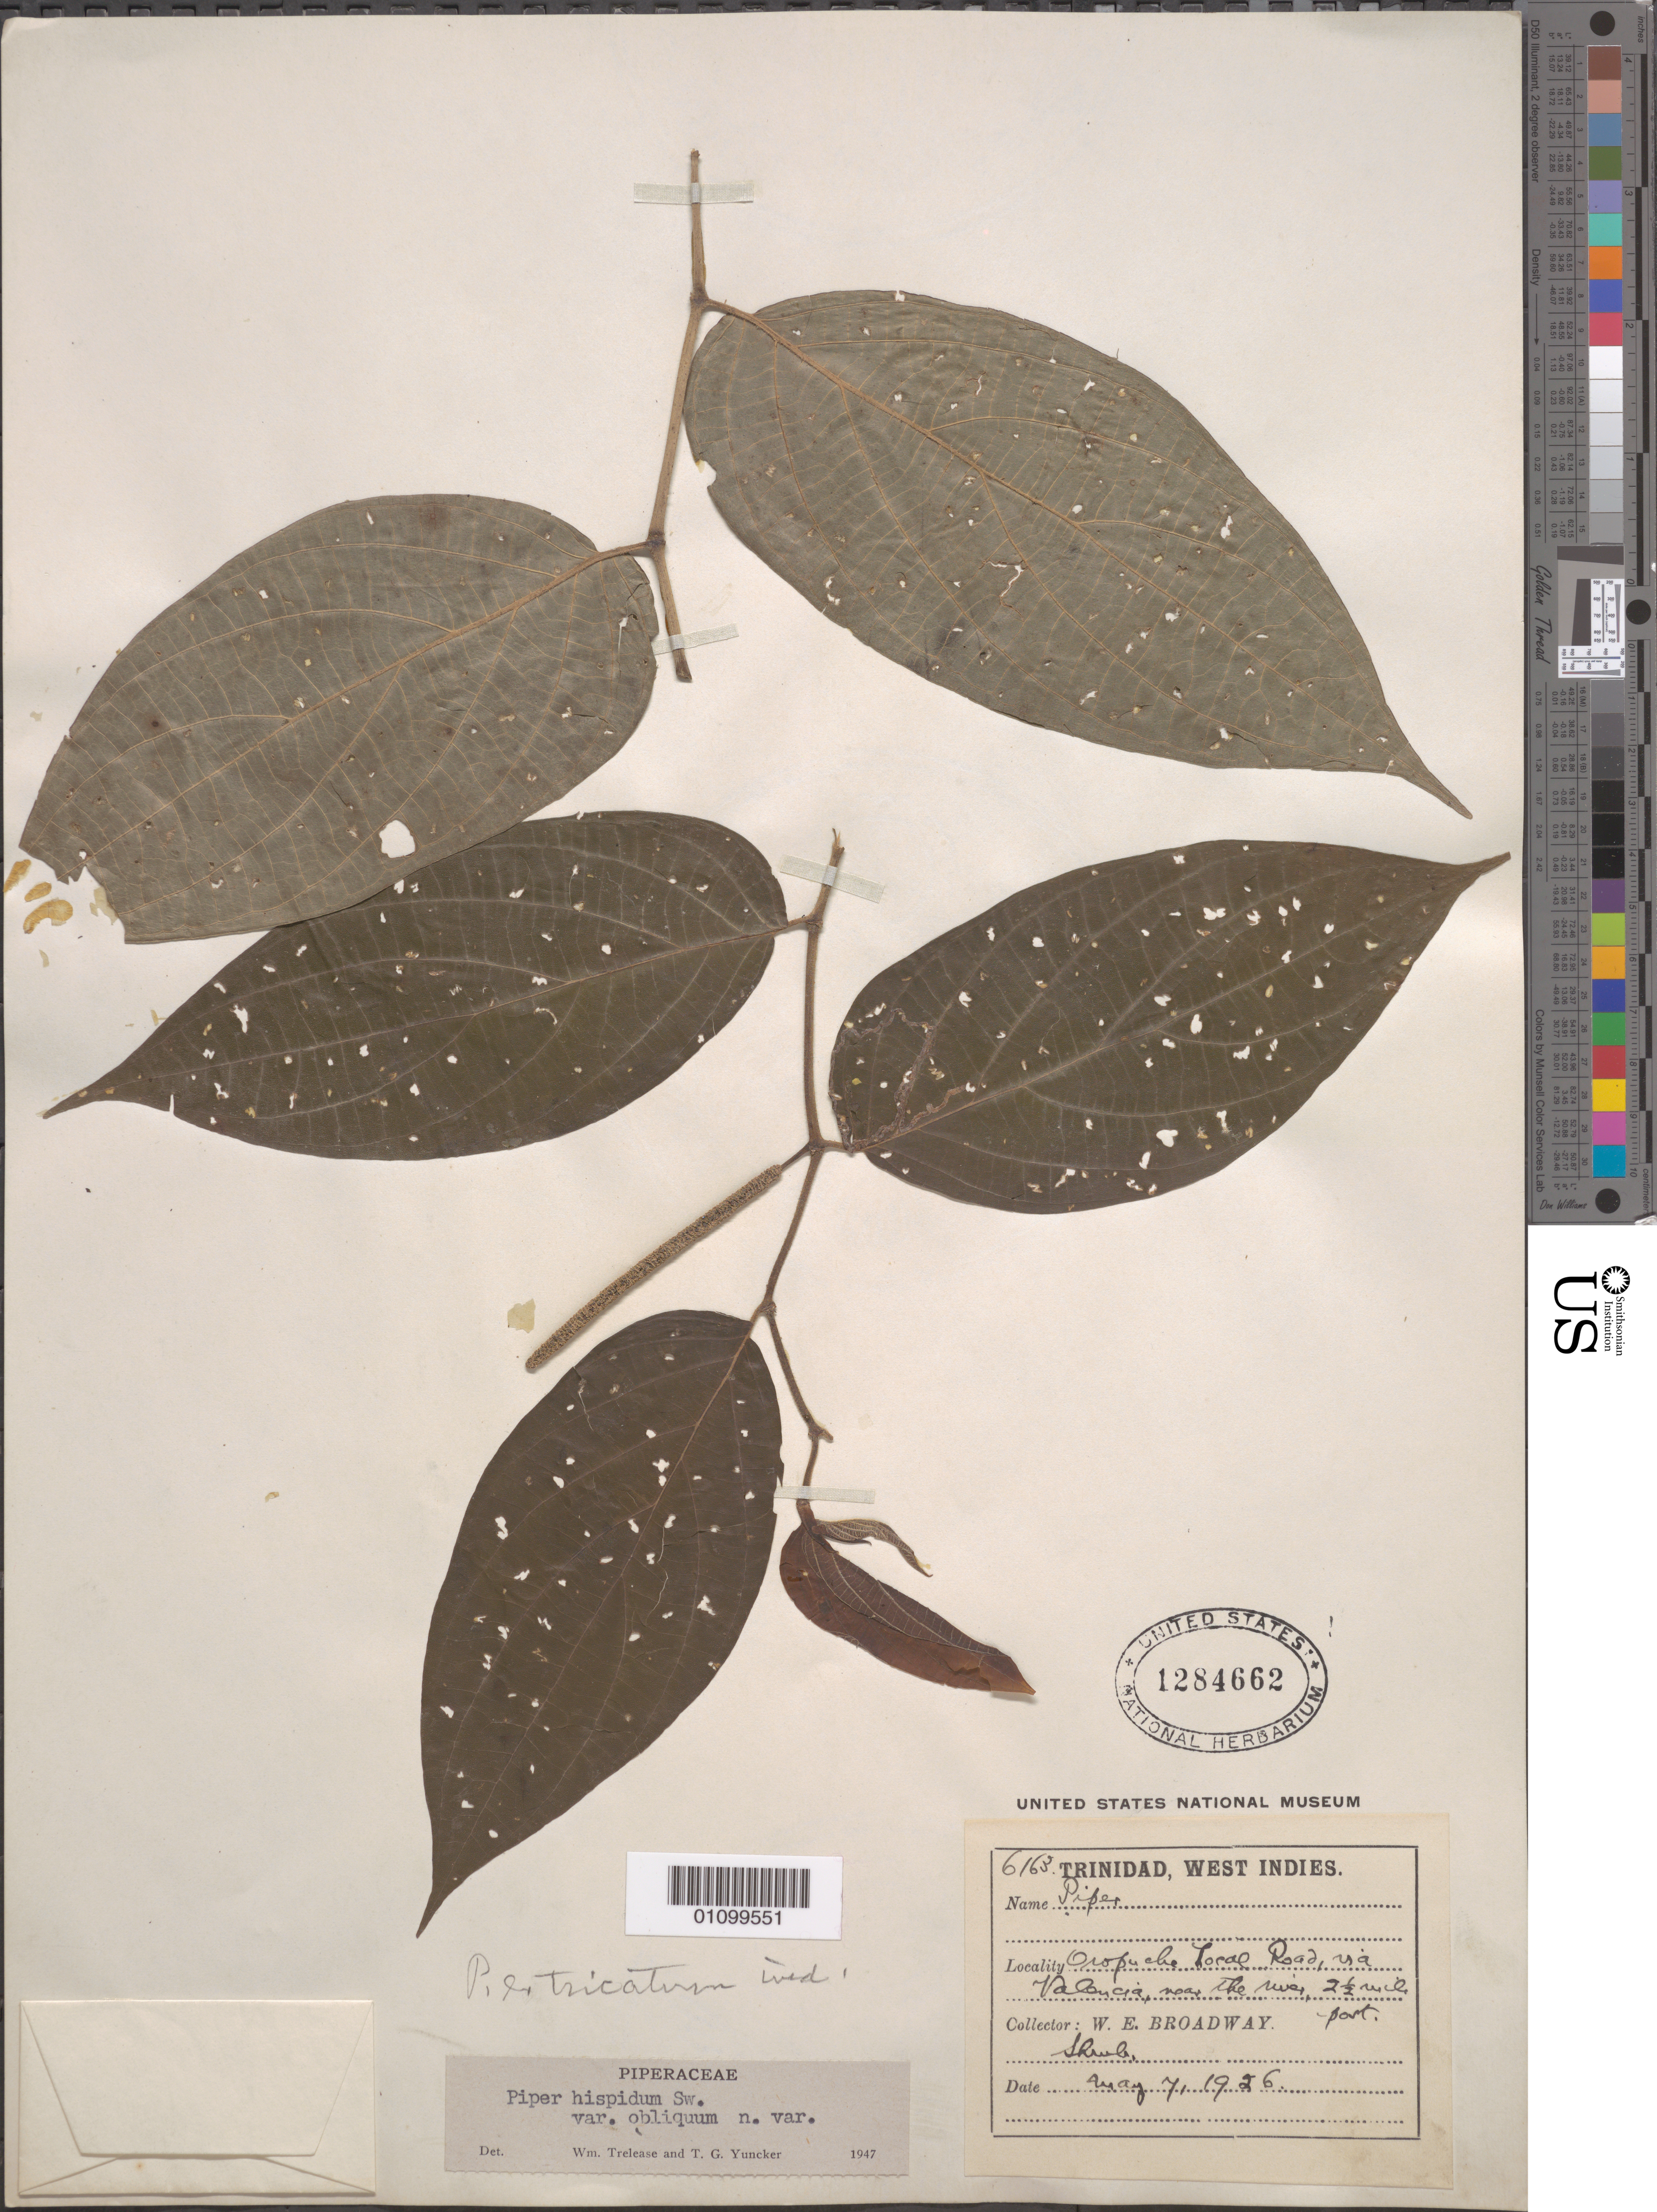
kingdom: Plantae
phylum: Tracheophyta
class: Magnoliopsida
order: Piperales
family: Piperaceae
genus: Piper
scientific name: Piper hispidum var. obliquum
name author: Trel. & Yunck.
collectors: W. E. Broadway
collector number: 6163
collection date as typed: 07 May 1926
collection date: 1926-05-07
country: Trinidad and Tobago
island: Trinidad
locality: Oropuche Local Road, via Valencia, near the river, 2.5 miles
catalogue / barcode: US 1284662